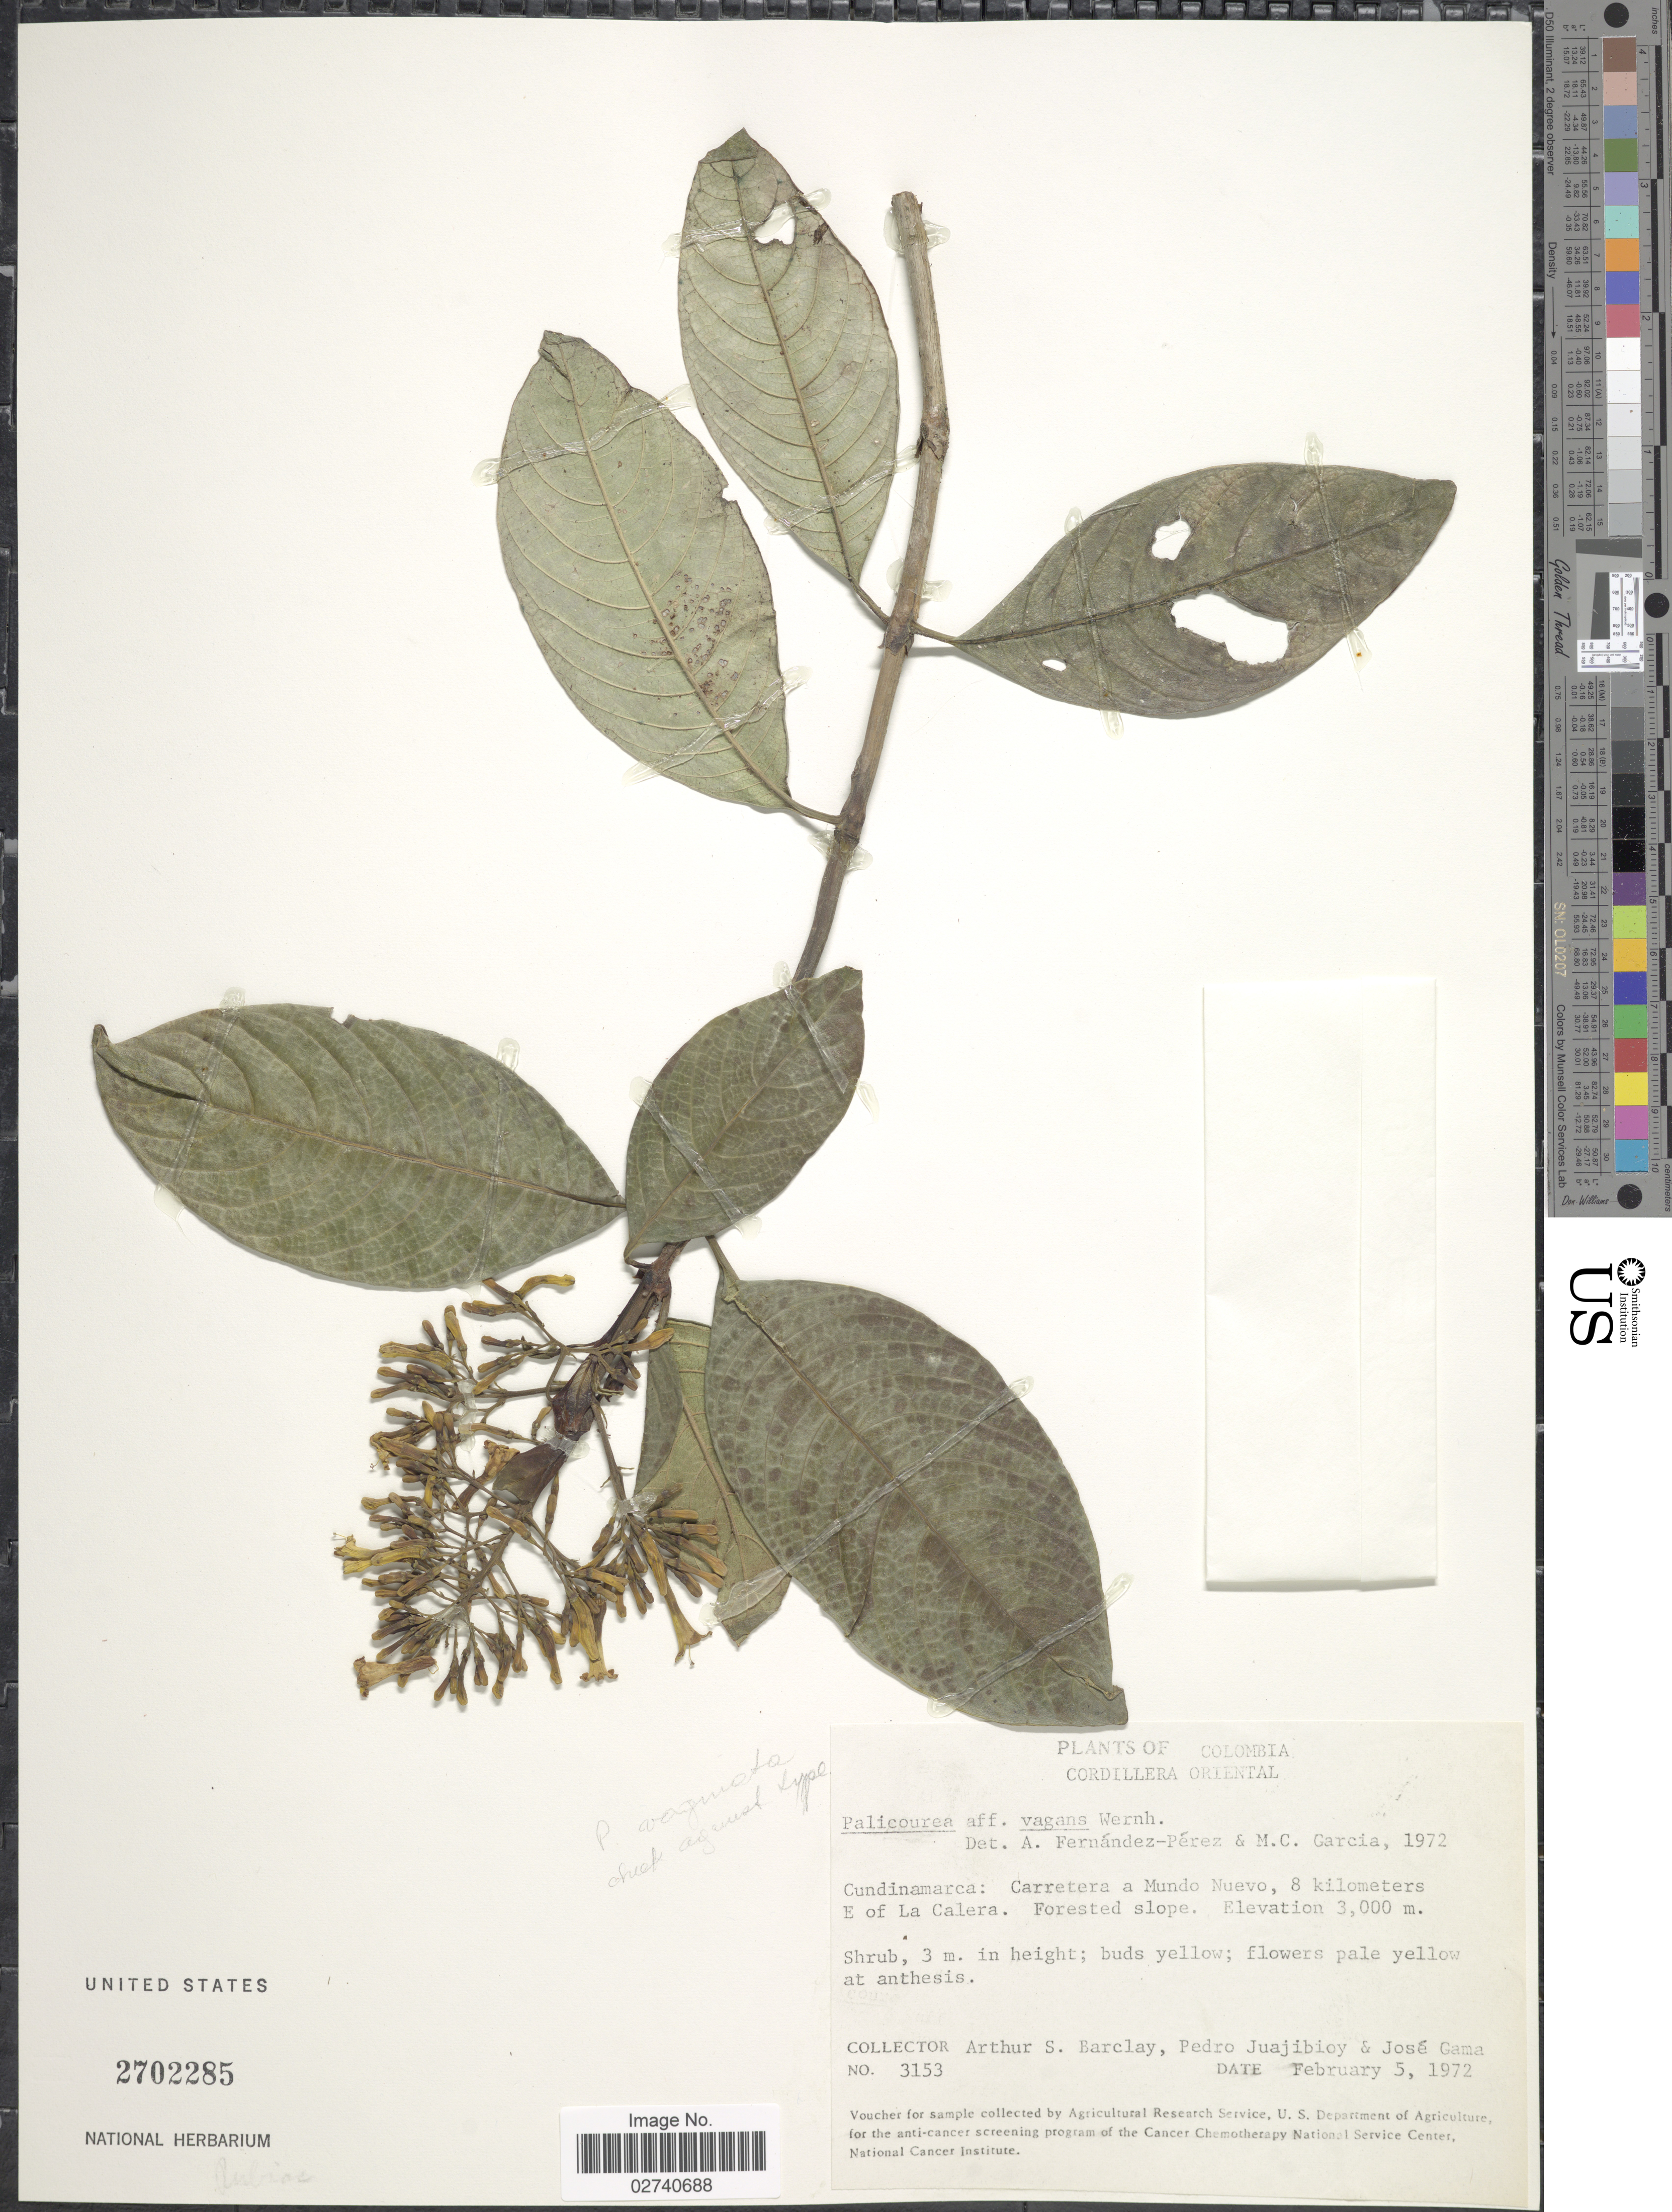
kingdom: Plantae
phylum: Tracheophyta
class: Magnoliopsida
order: Gentianales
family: Rubiaceae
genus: Palicourea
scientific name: Palicourea vaginata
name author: Benth.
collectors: A. S. Barclay, P. Juajibioy & J. Gama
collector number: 3153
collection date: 1972-02-05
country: Colombia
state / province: Cundinamarca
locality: Cordillera Oriental. Carretera a Mundo Nuevo, 8 kilometers E of La Calera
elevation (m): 3000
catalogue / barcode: US 2702285